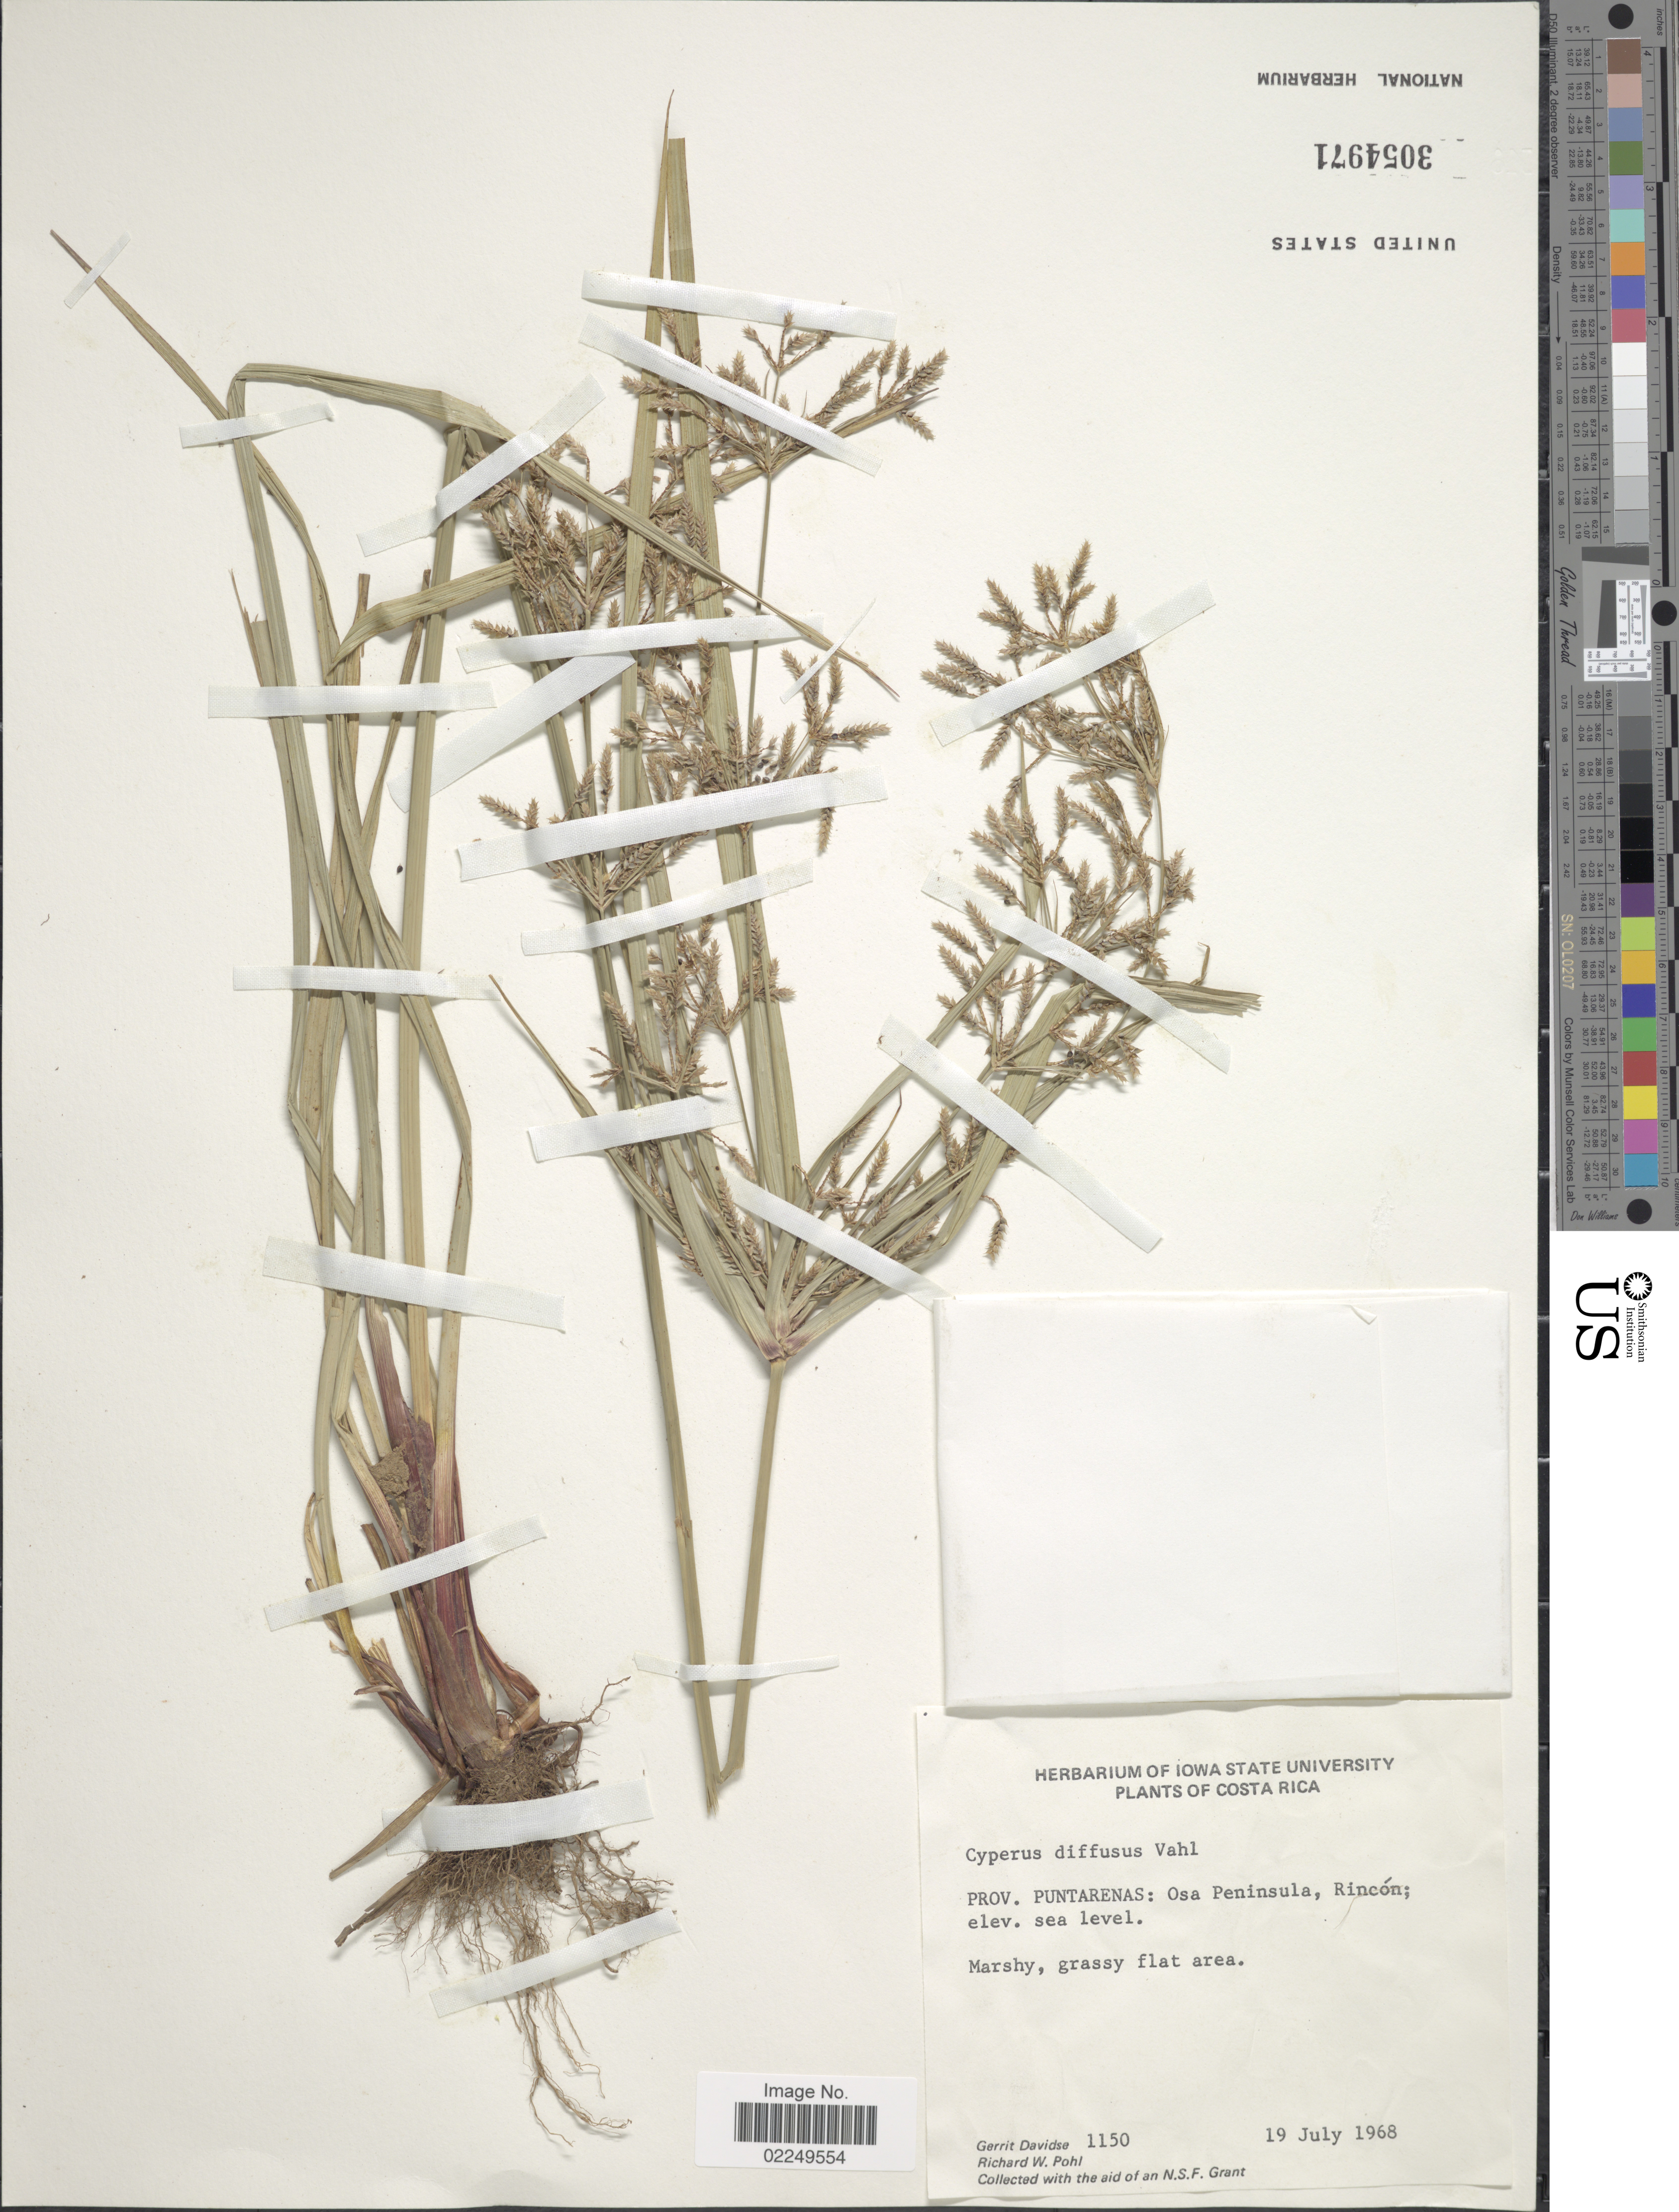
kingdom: Plantae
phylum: Tracheophyta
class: Liliopsida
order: Poales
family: Cyperaceae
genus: Cyperus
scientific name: Cyperus laxus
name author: Lam.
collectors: G. Davidse & R. W. Pohl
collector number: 1150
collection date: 1968-07-19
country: Costa Rica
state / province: Puntarenas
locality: Prov. Puntarenas: Osa Peninsula, Rincon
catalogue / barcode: US 3054971